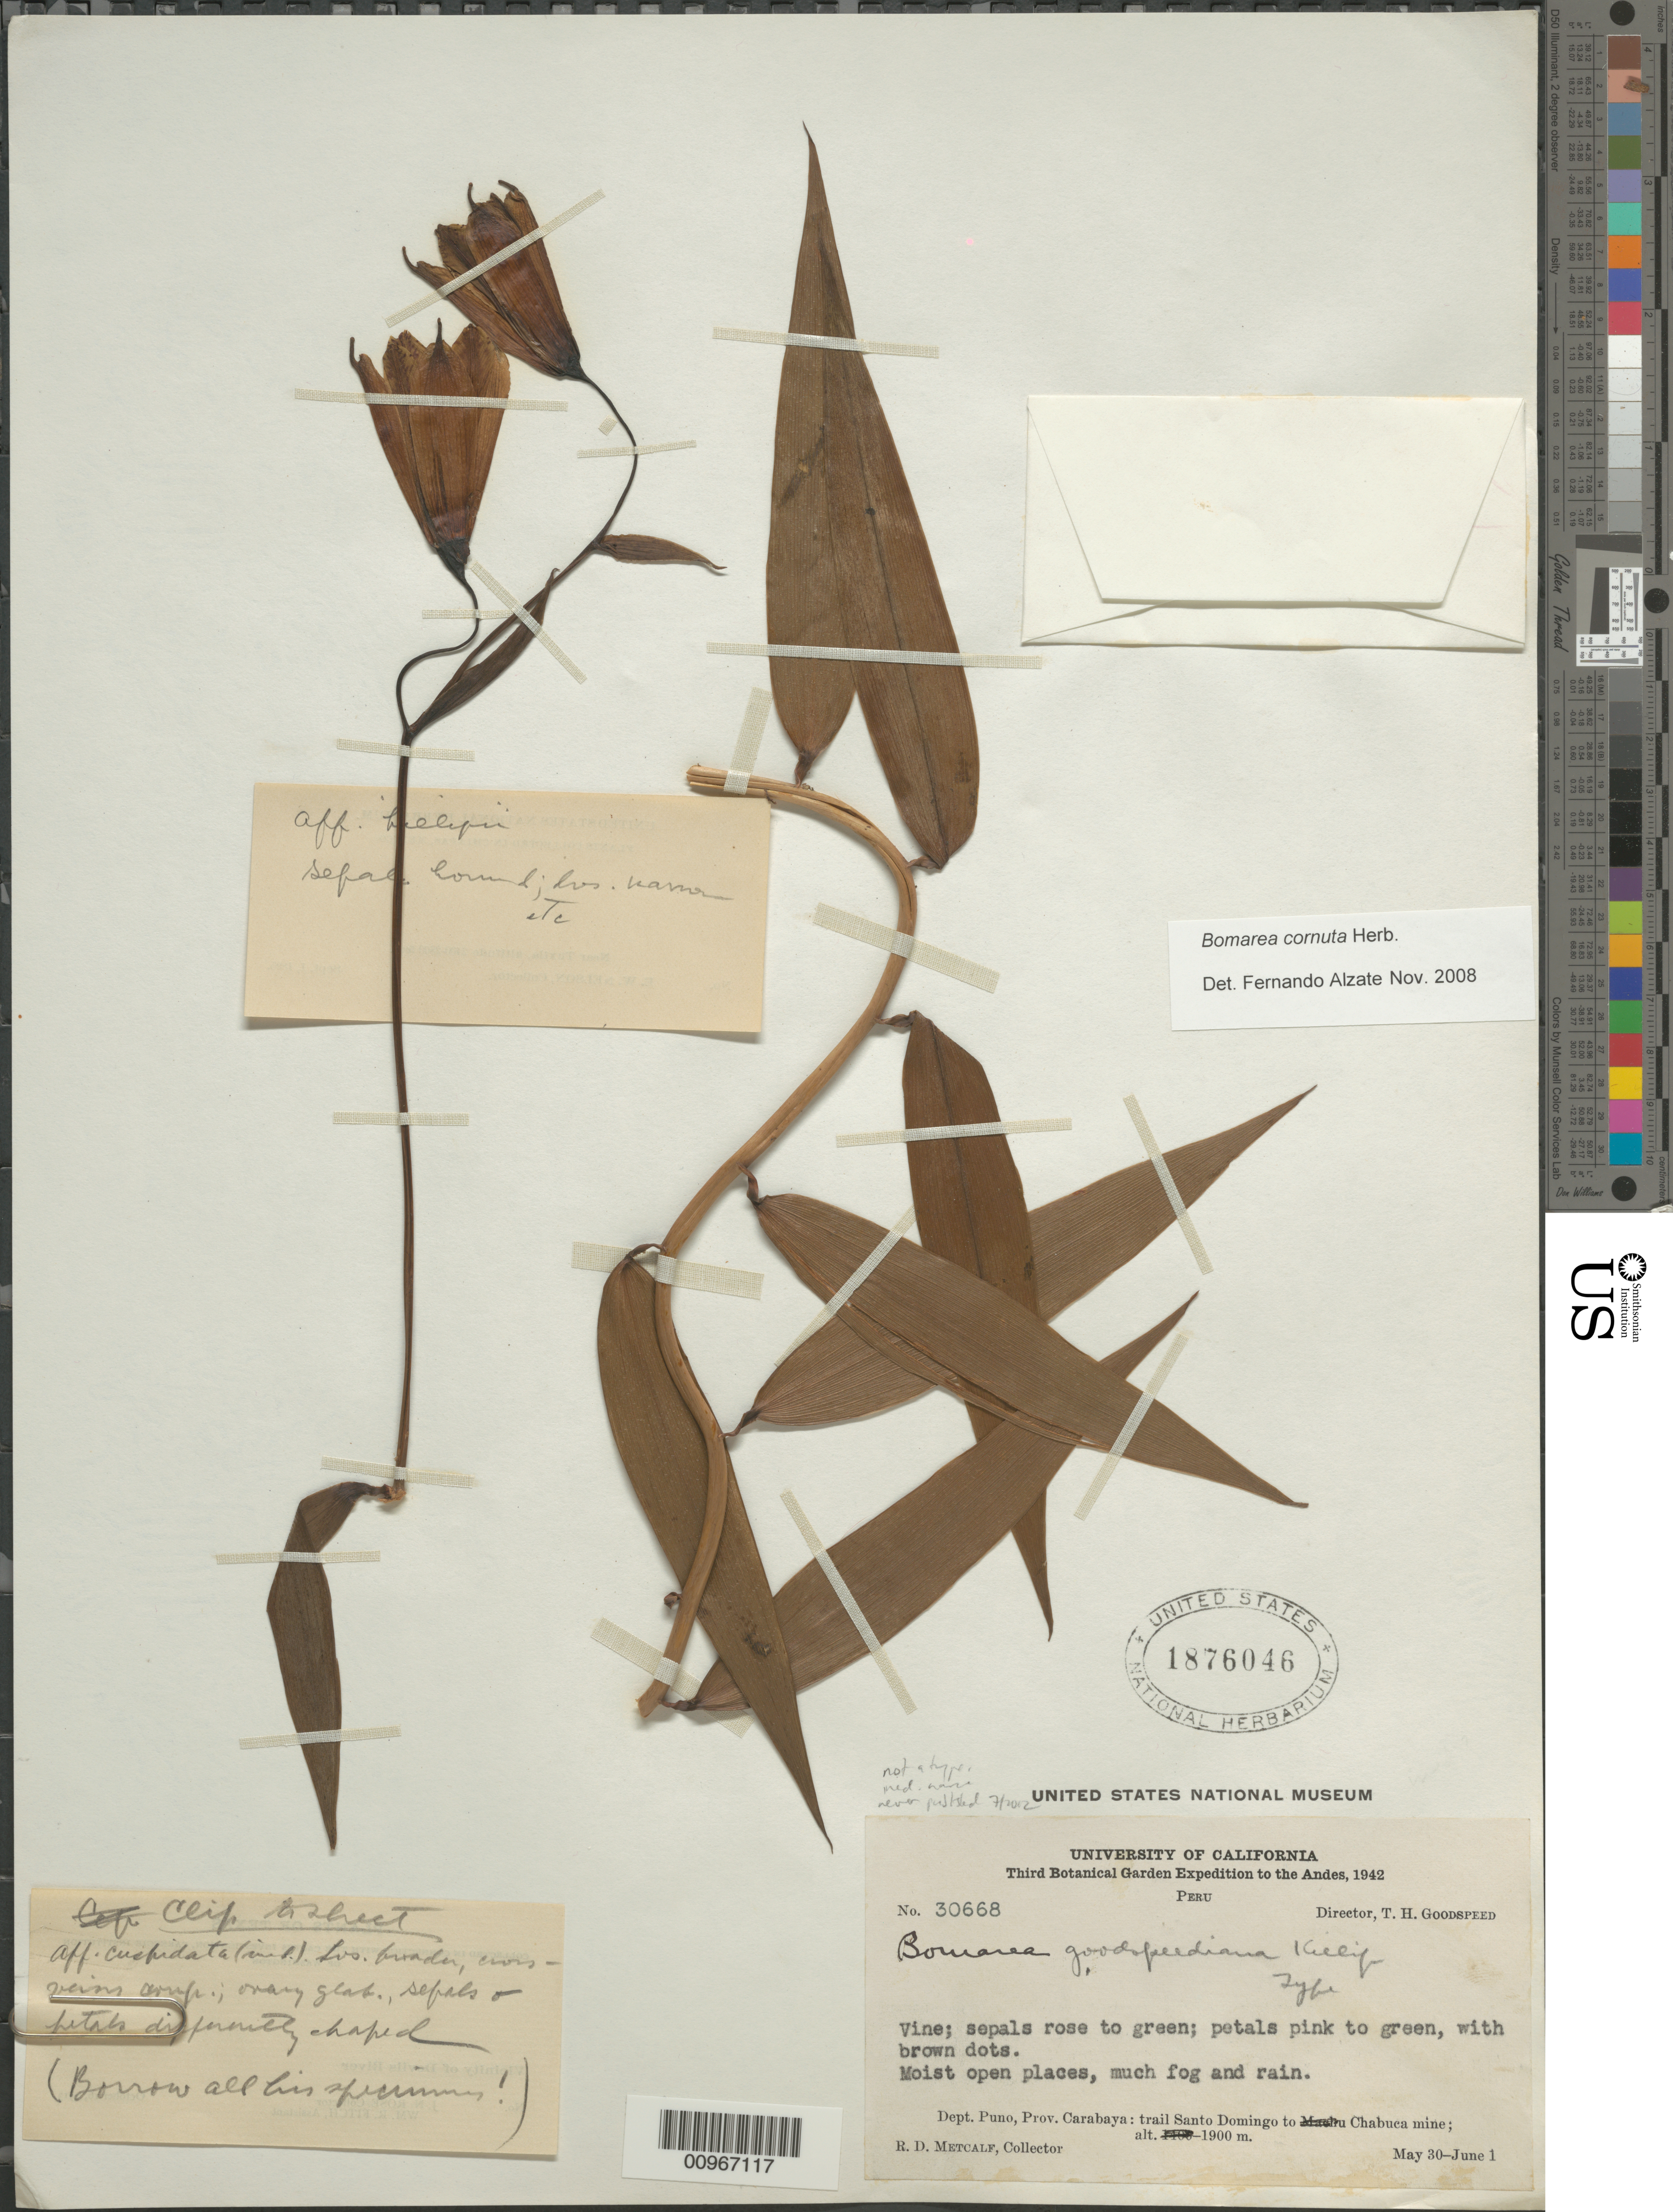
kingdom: Plantae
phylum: Tracheophyta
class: Liliopsida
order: Liliales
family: Alstroemeriaceae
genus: Bomarea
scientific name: Bomarea cornuta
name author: Herb.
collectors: R. D. Metcalf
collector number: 30668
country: Peru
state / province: Puno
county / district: Carabaya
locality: Trail Santo Domingo to Chabuca mine.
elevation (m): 1900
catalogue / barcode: US 1876046